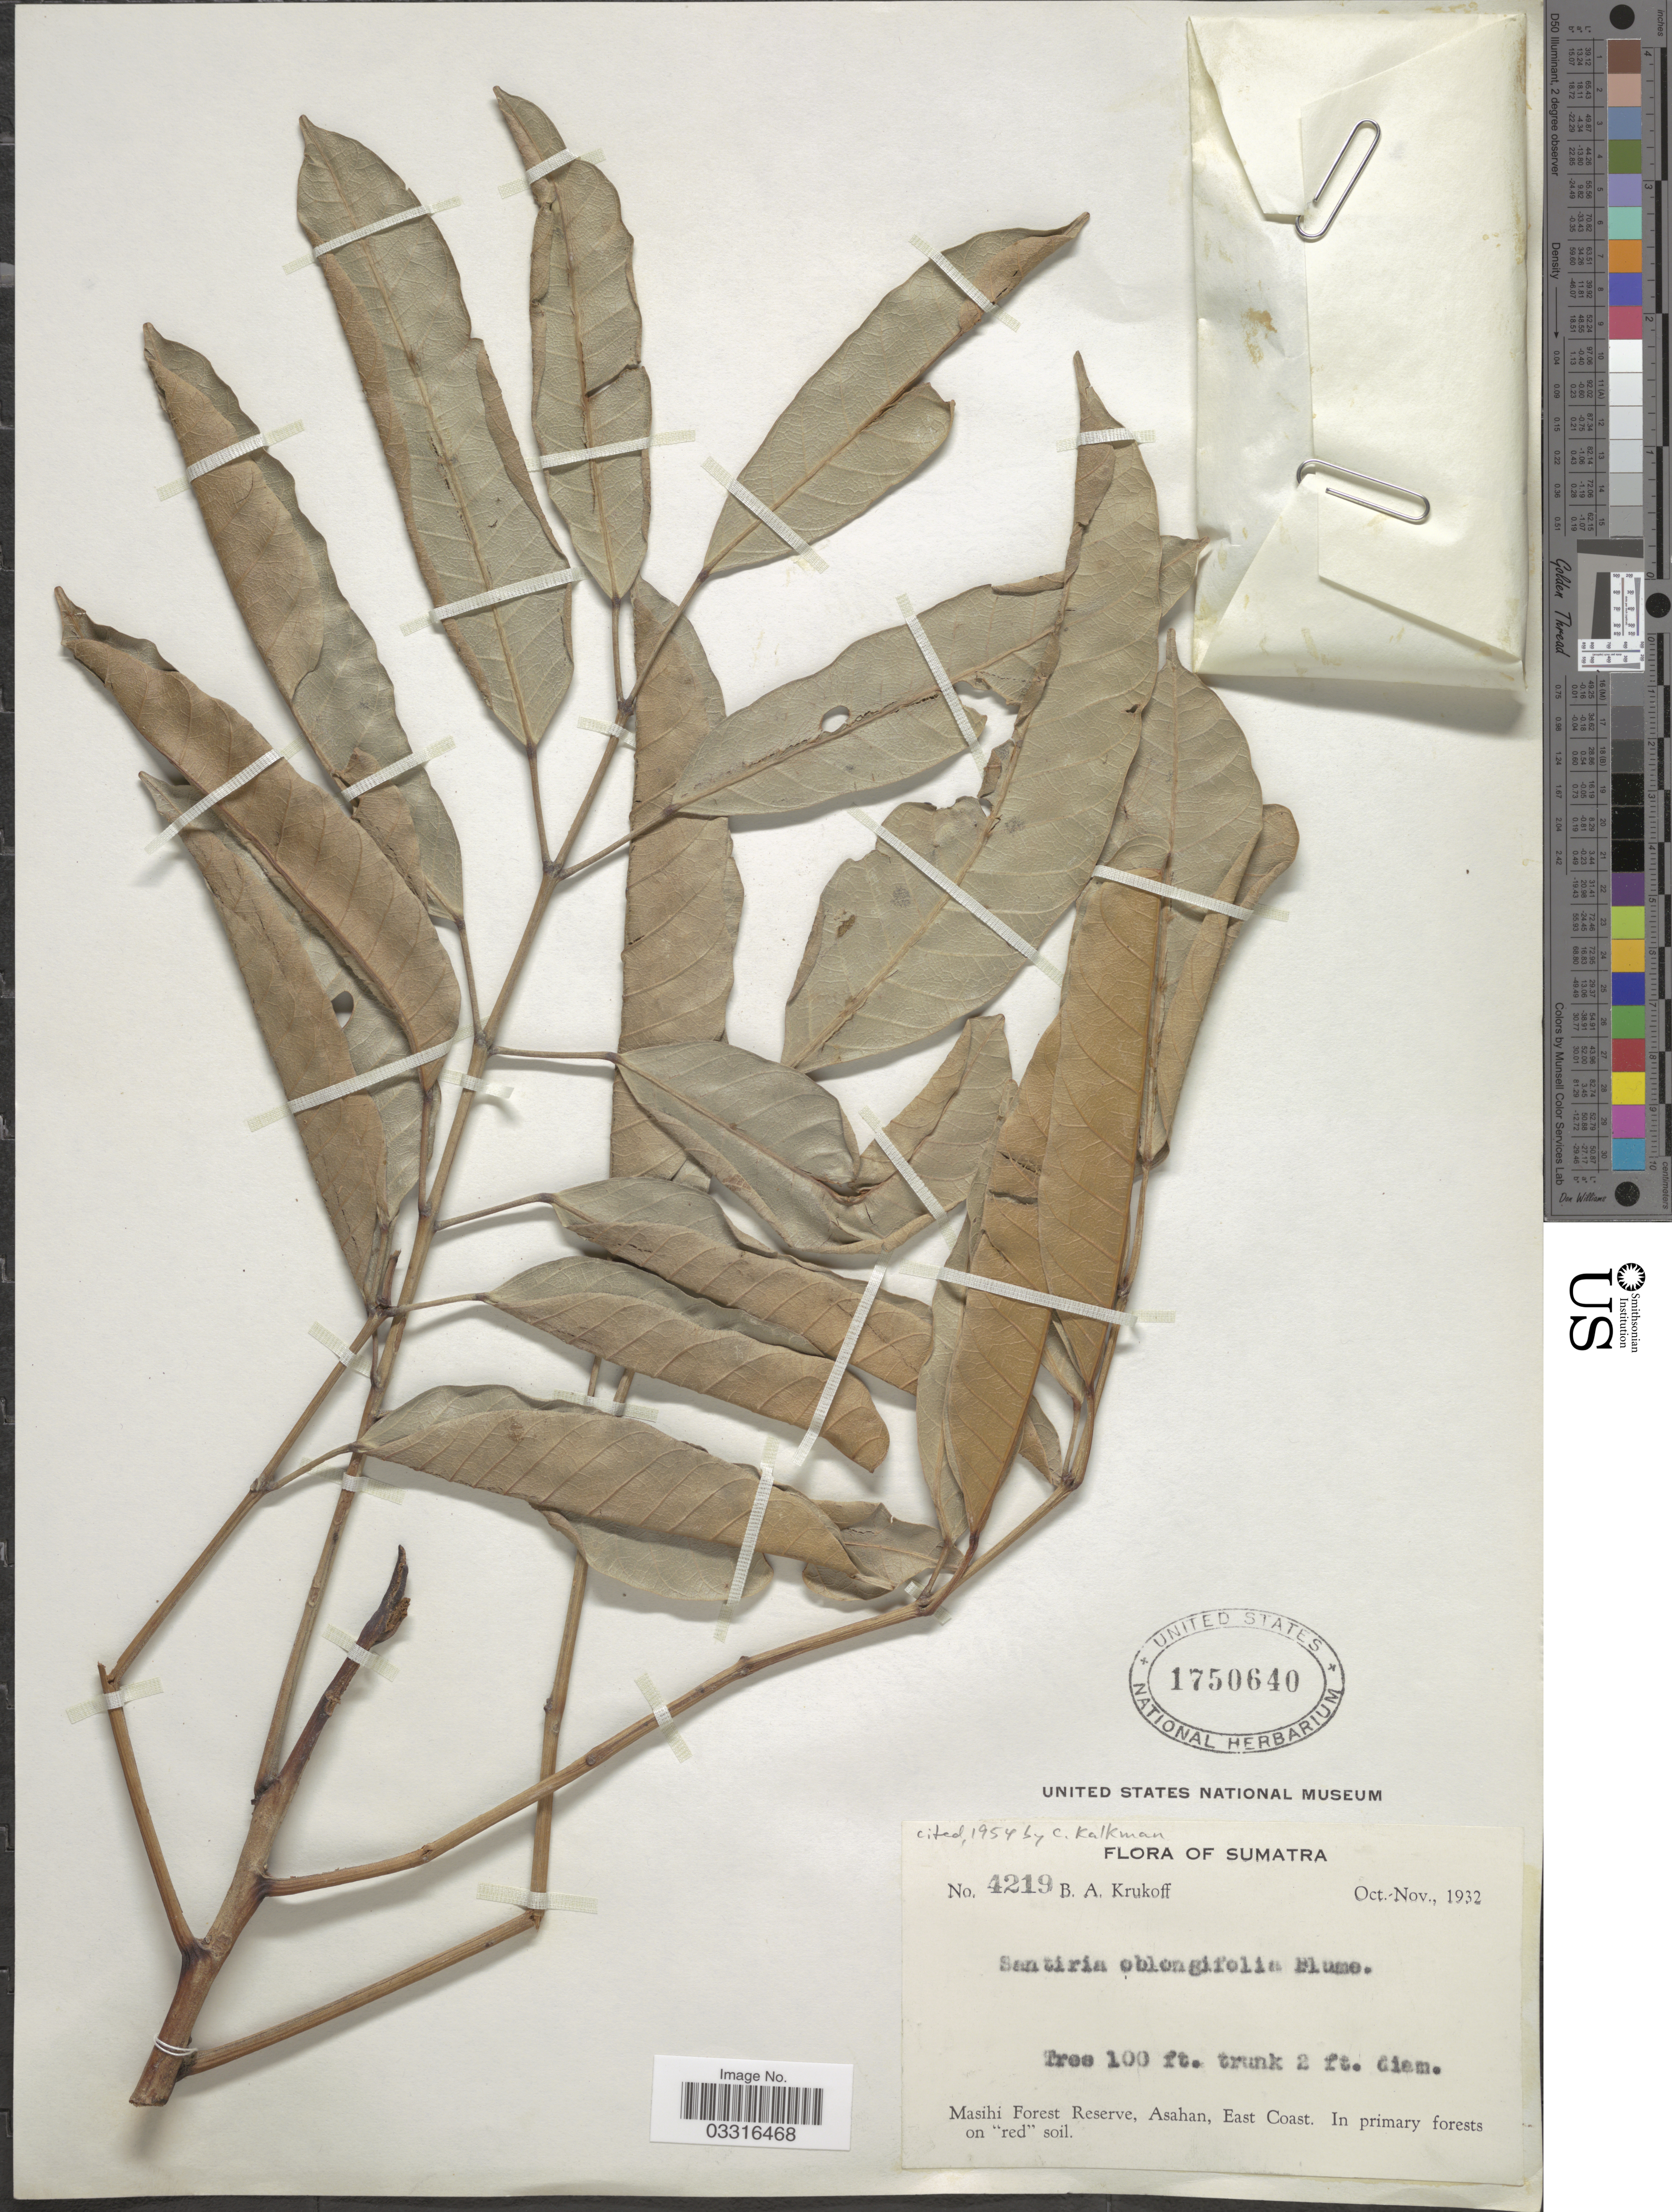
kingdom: Plantae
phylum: Tracheophyta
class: Magnoliopsida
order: Sapindales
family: Burseraceae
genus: Santiria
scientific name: Santiria oblongifolia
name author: Blume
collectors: B. A. Krukoff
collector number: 4219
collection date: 1932-10/1932-11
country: Indonesia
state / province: Sumatra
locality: Masihi Forest Reserve, Asahan, East Coast.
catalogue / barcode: US 1750640